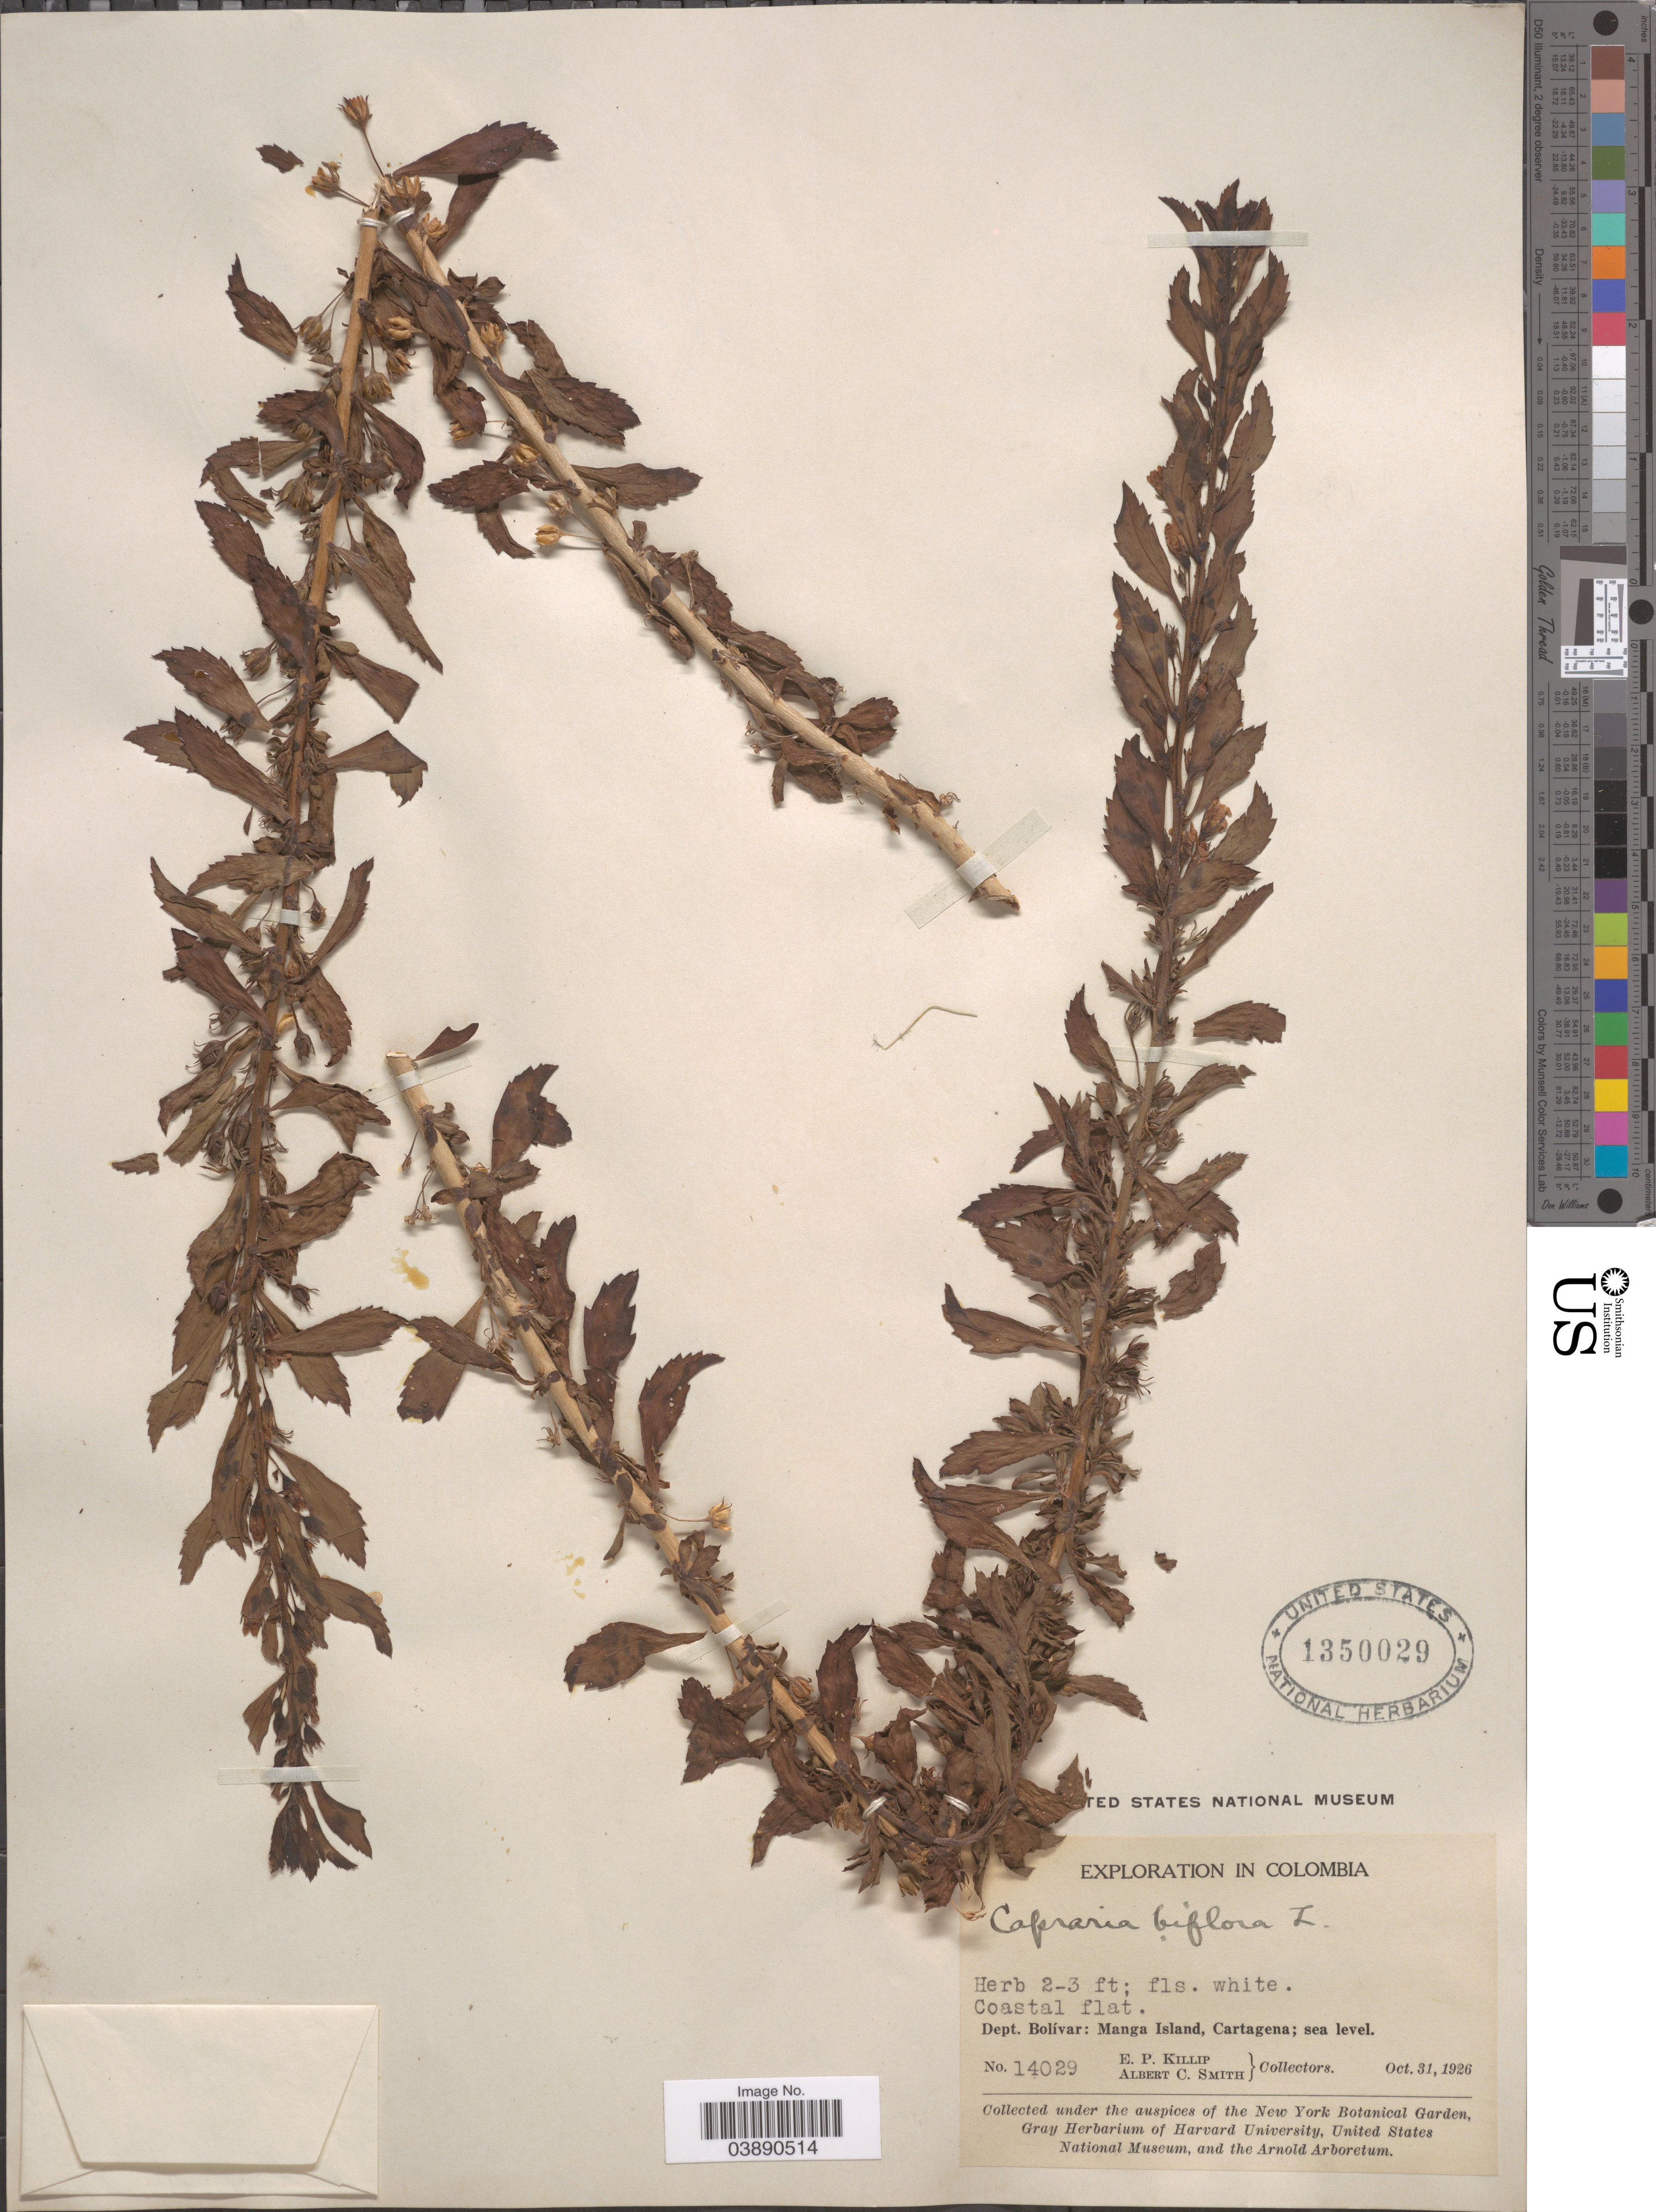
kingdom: Plantae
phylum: Tracheophyta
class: Magnoliopsida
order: Lamiales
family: Scrophulariaceae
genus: Capraria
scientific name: Capraria biflora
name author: L.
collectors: E. P. Killip & A. C. Smith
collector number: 14029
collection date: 1926-10-31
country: Colombia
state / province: Bolívar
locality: Dept. Bolívar: Manga Island, Cartagena.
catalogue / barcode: US 1350029